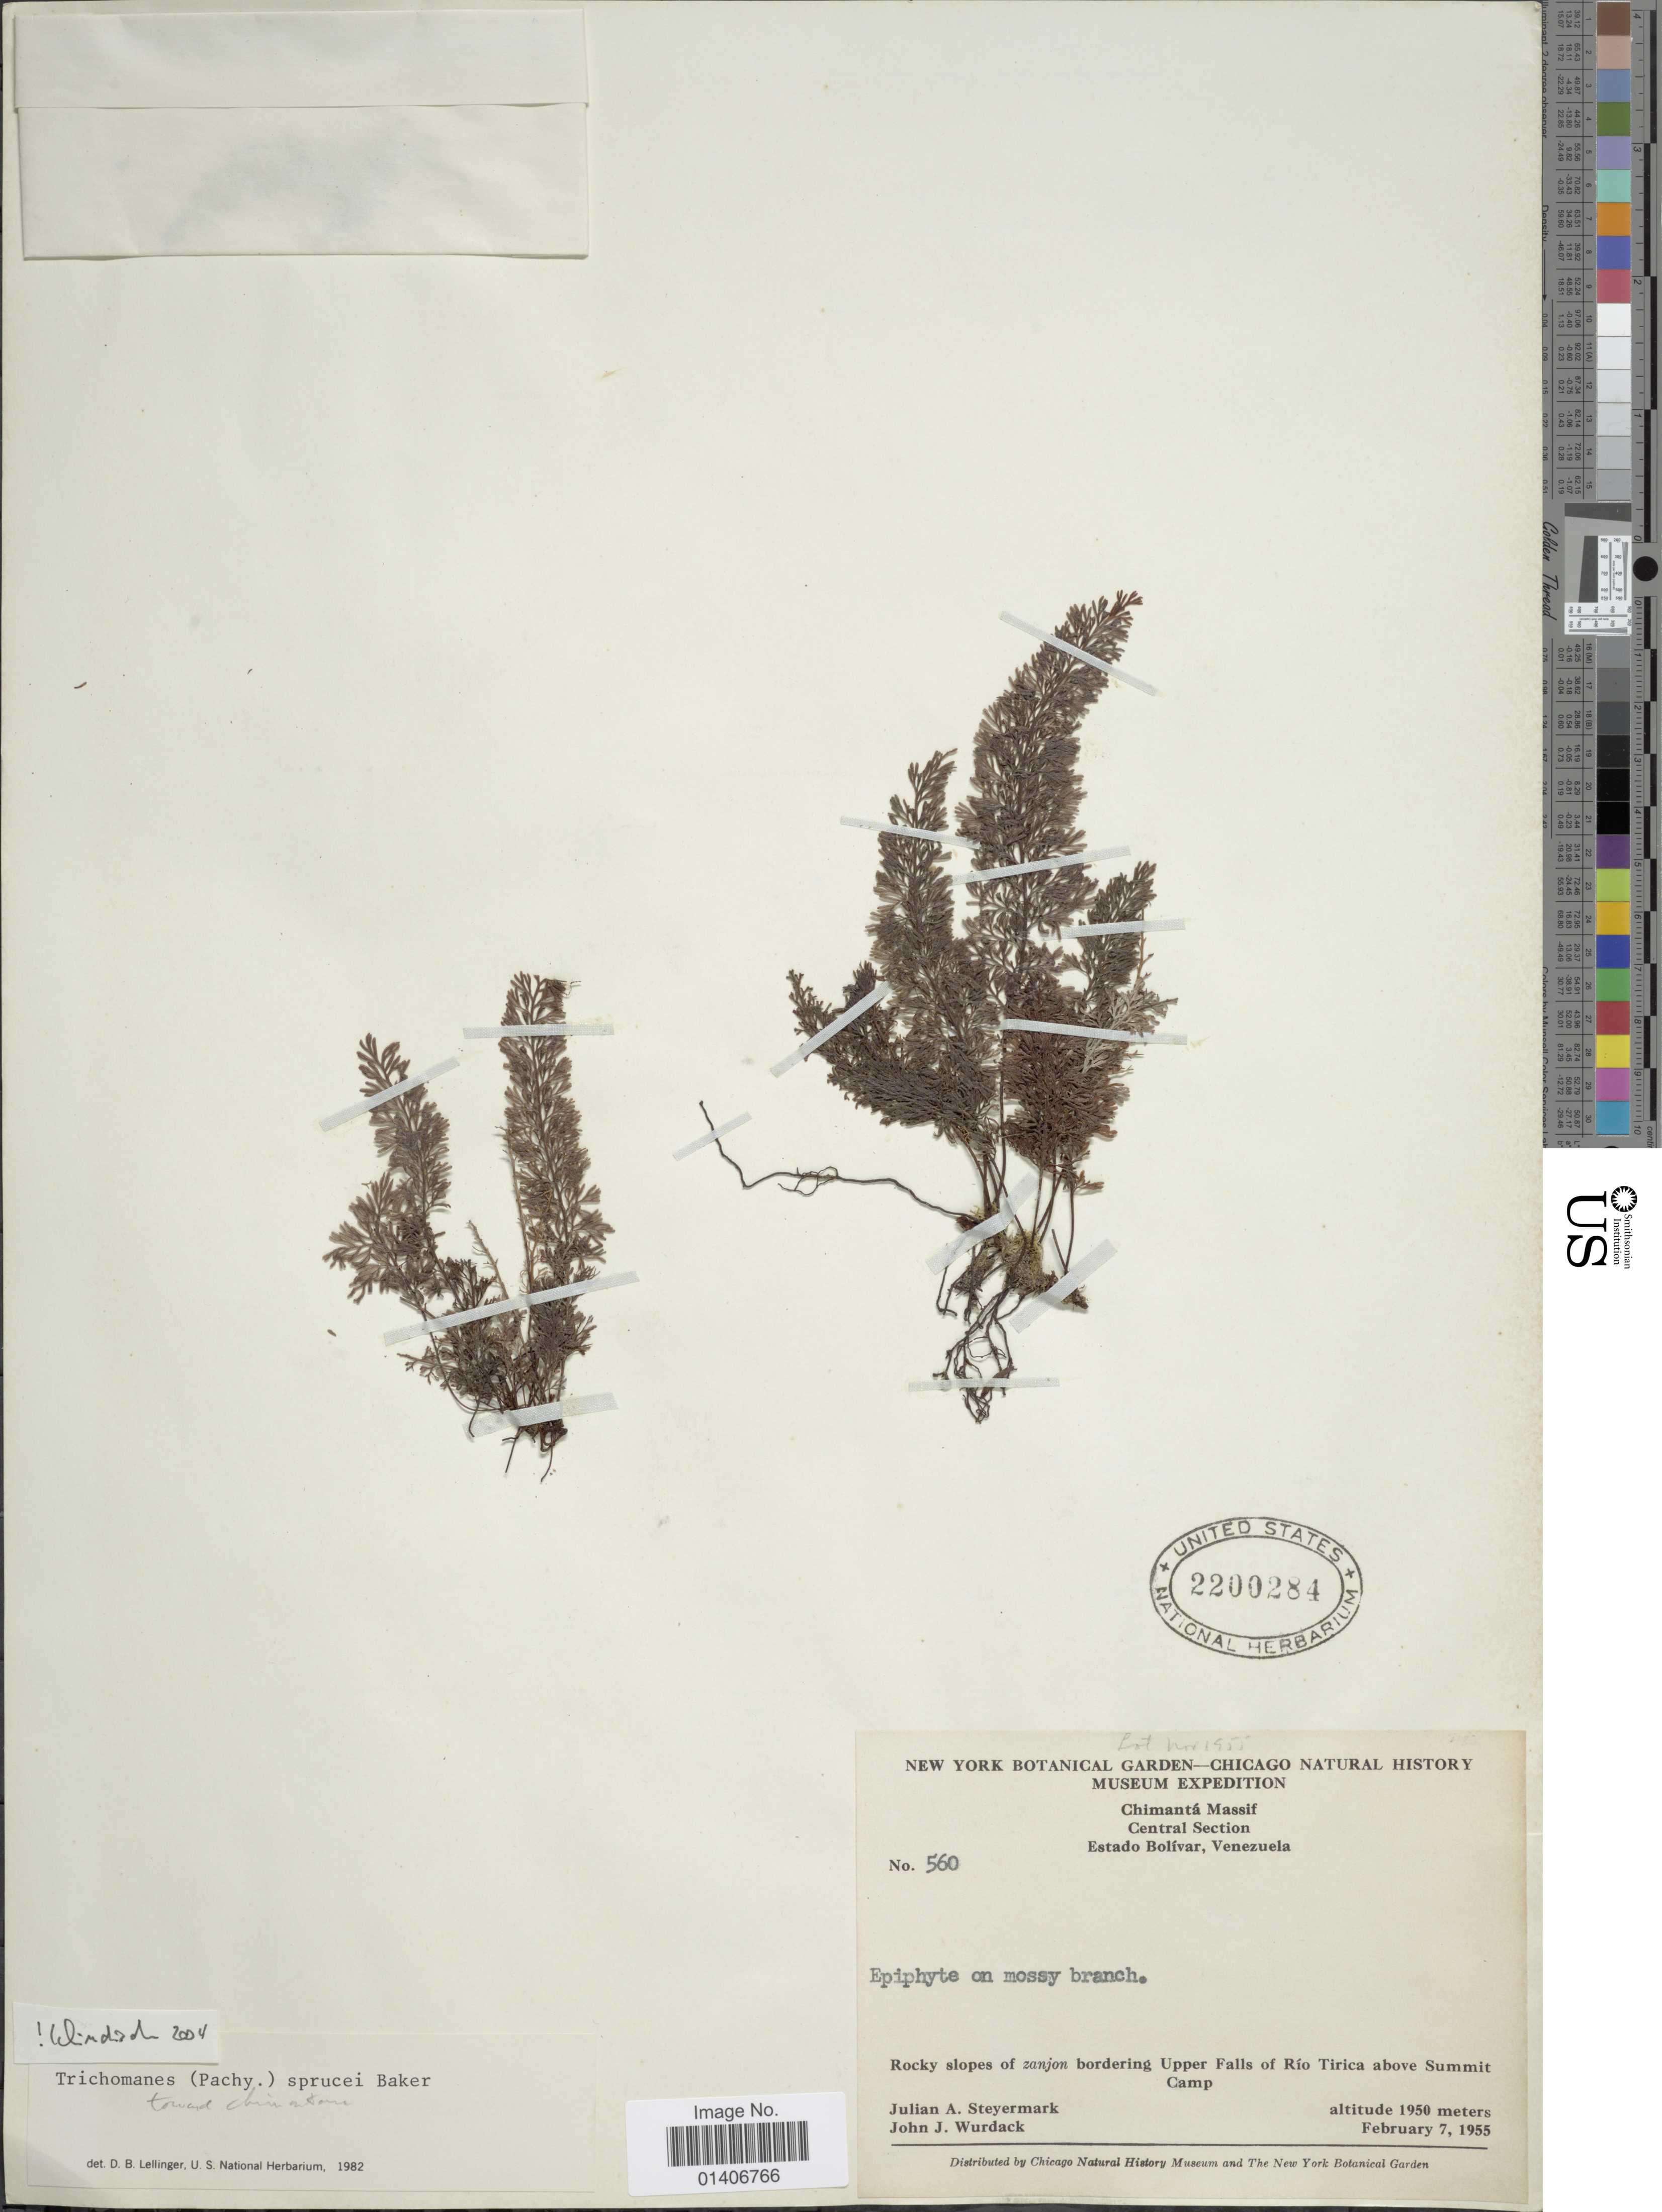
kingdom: Plantae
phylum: Tracheophyta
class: Polypodiopsida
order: Hymenophyllales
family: Hymenophyllaceae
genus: Abrodictyum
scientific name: Abrodictyum sprucei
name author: (Baker) Ebihara & Dubuisson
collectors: J. Steyermark & J. J. Wurdack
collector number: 560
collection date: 1955-02-07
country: Venezuela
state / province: Bolivar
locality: Chimantá Massif, central Section, Rocky slopres of zanjon bordering Upper Falls of Río Tirica above Summit Camp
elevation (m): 1950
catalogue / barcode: US 2200284